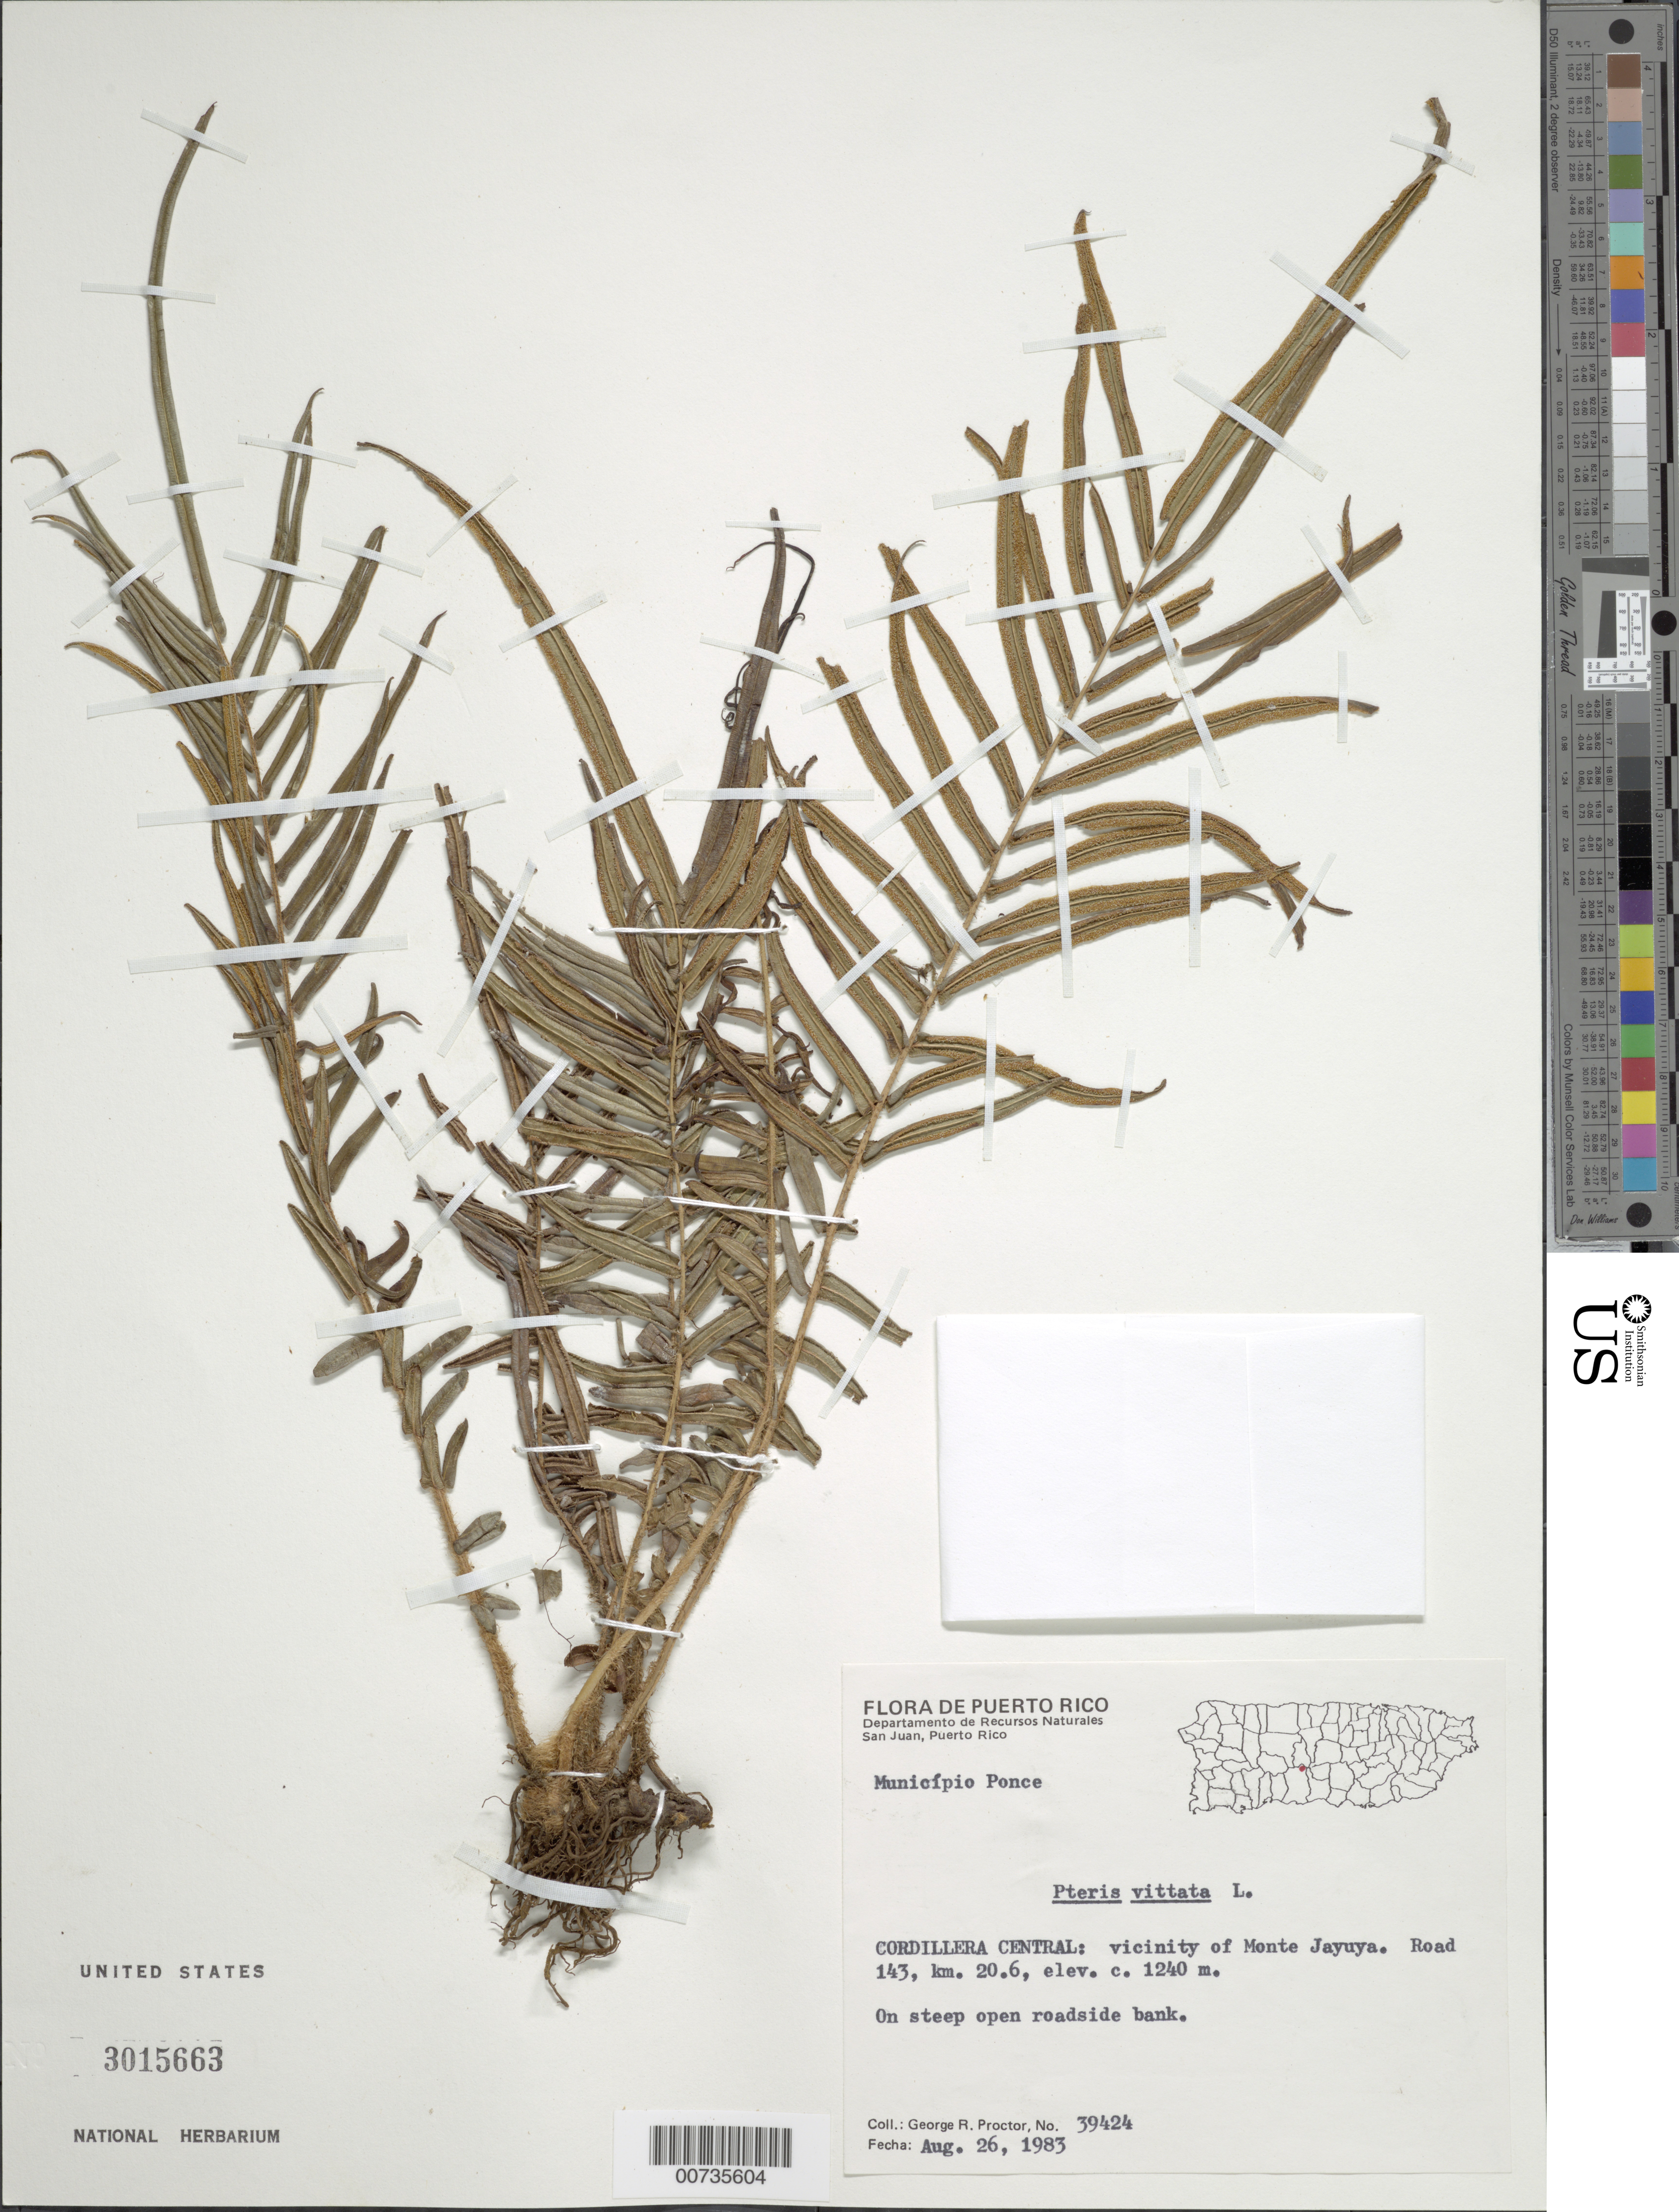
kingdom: Plantae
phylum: Tracheophyta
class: Polypodiopsida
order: Polypodiales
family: Pteridaceae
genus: Pteris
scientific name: Pteris vittata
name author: L.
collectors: G. R. Proctor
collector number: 39424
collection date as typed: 26 Aug 1983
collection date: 1983-08-26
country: Puerto Rico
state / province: Ponce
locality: Cordillera Central: vicinity of Monte Jayuya, Road 143, km 20.6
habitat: On steep open roadside bank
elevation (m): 1240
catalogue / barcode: US 3015663